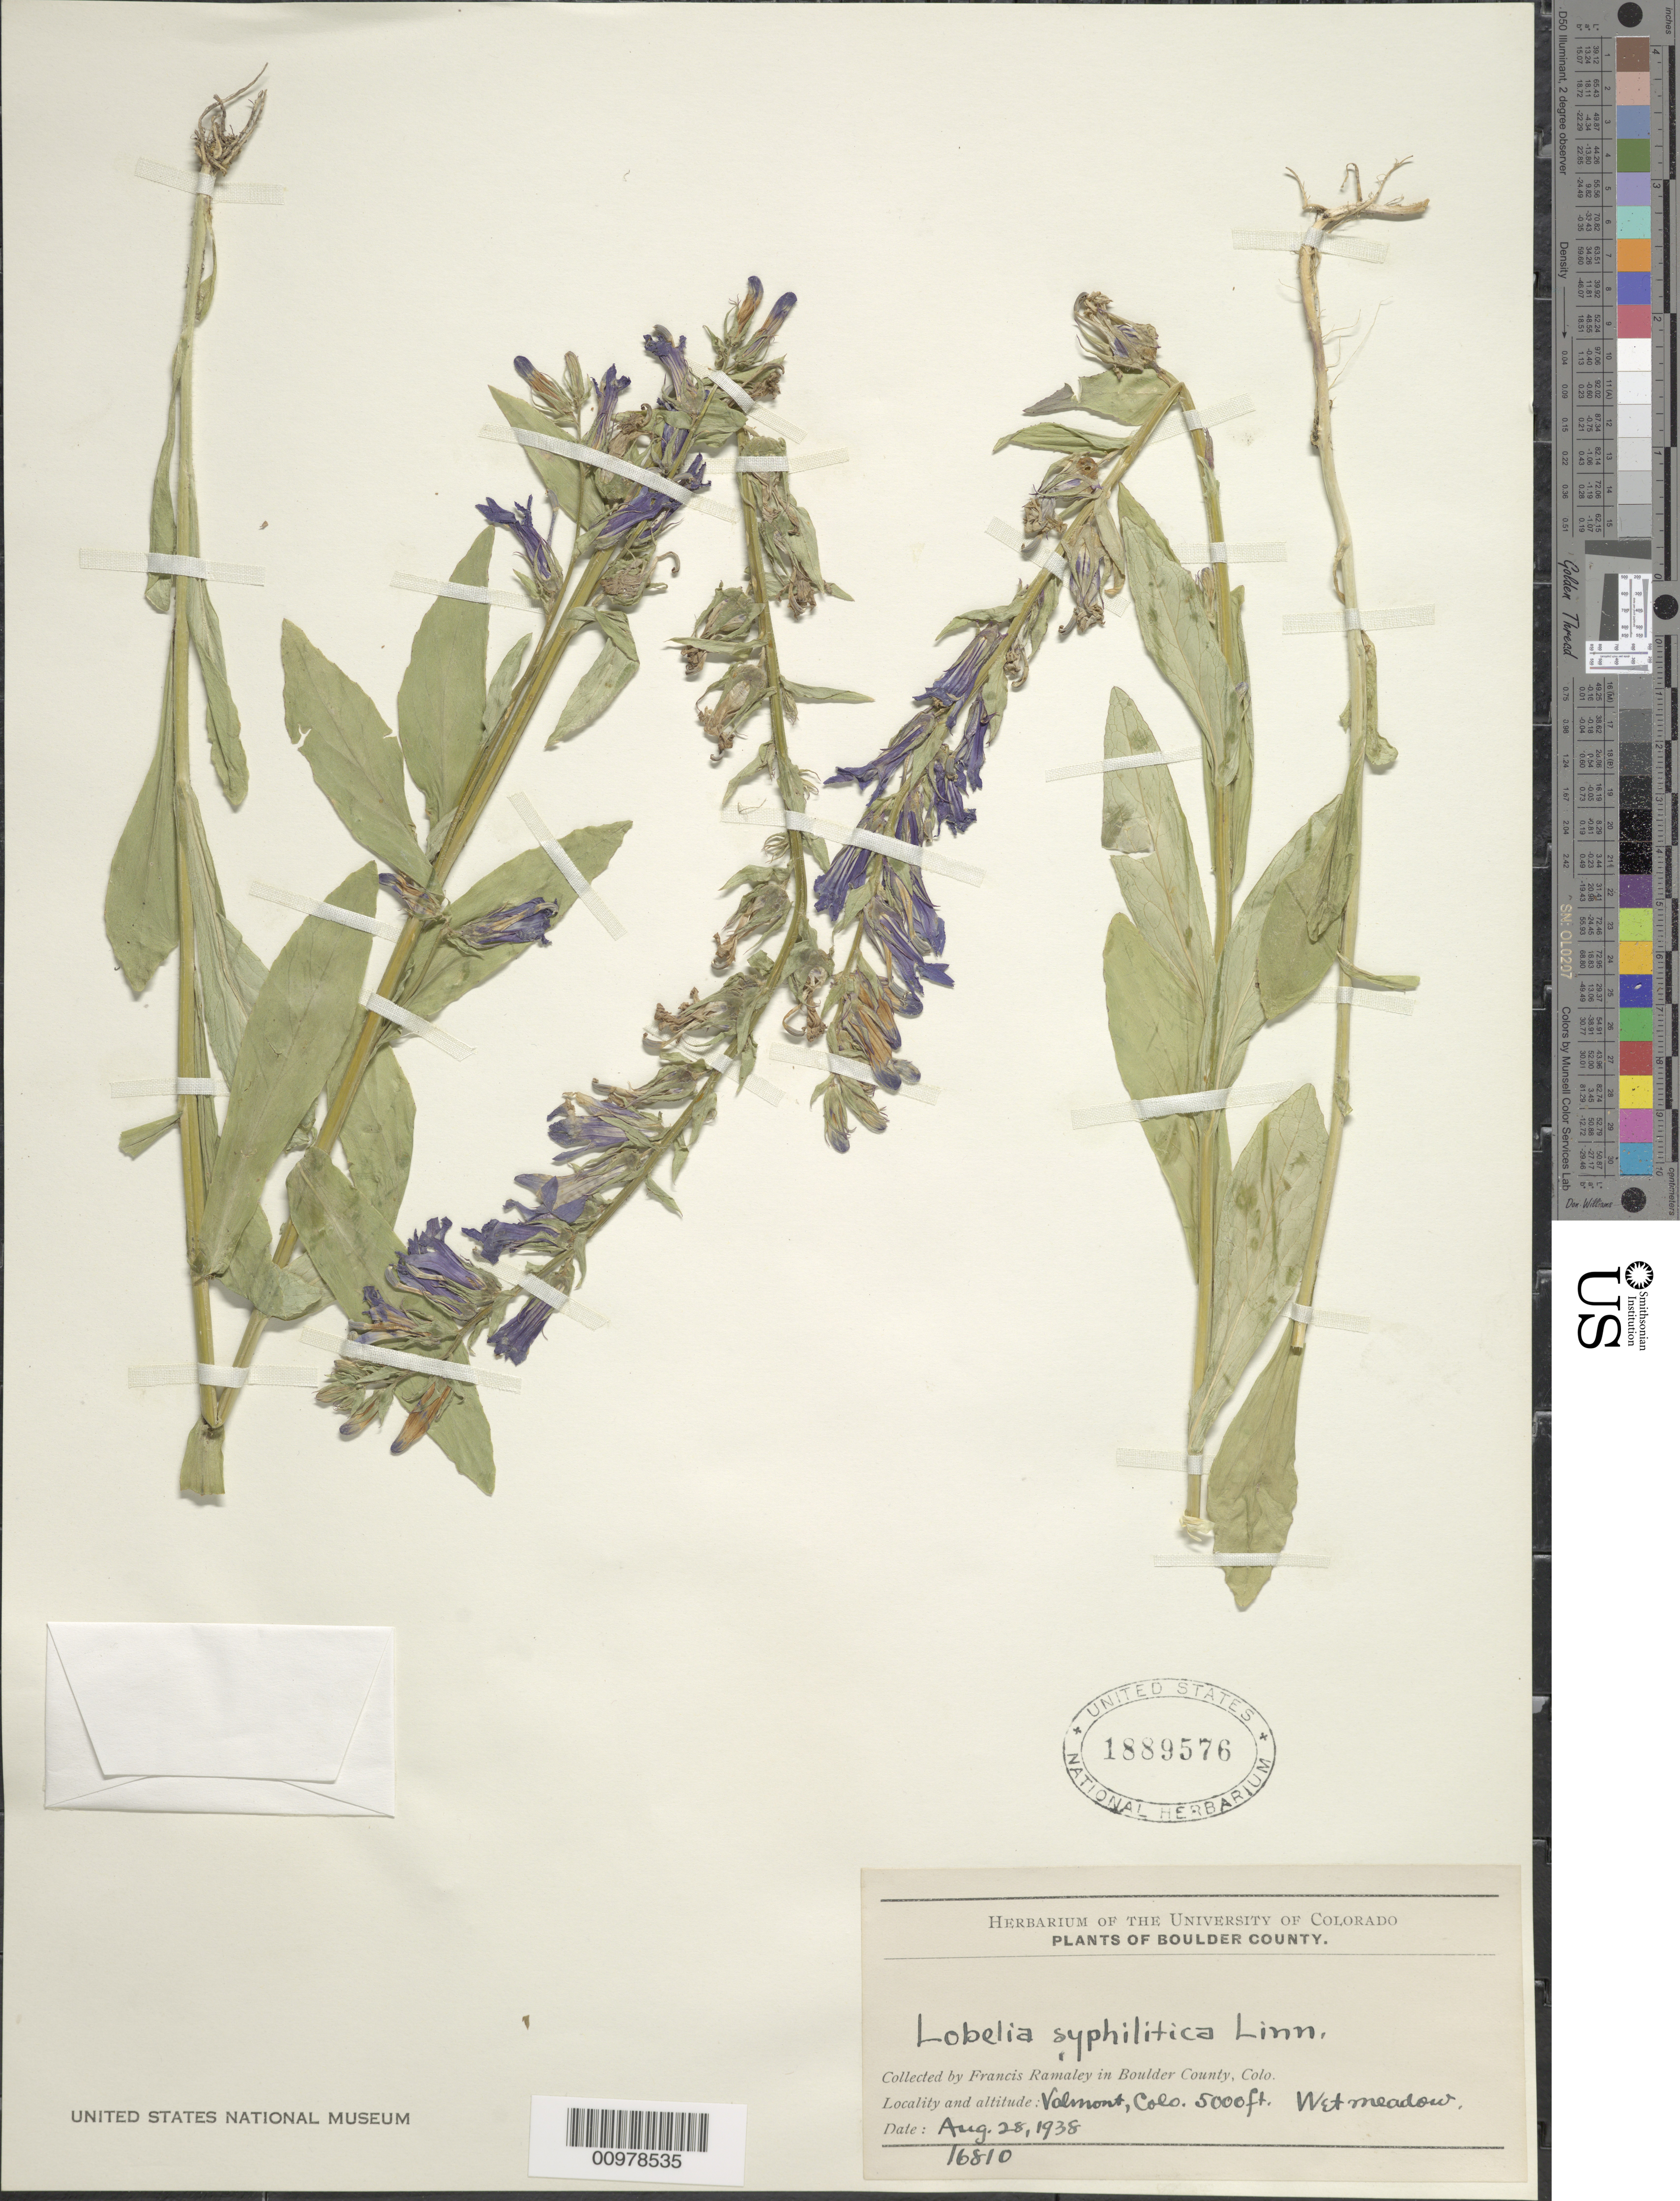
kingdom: Plantae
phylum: Tracheophyta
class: Magnoliopsida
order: Asterales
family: Campanulaceae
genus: Lobelia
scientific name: Lobelia siphilitica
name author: L.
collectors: F. Ramaley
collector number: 16810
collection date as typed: Aug. 28, 1938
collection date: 1938-08-28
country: United States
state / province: Colorado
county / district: Boulder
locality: Valmont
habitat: wet meadow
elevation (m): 1524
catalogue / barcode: US 1889576